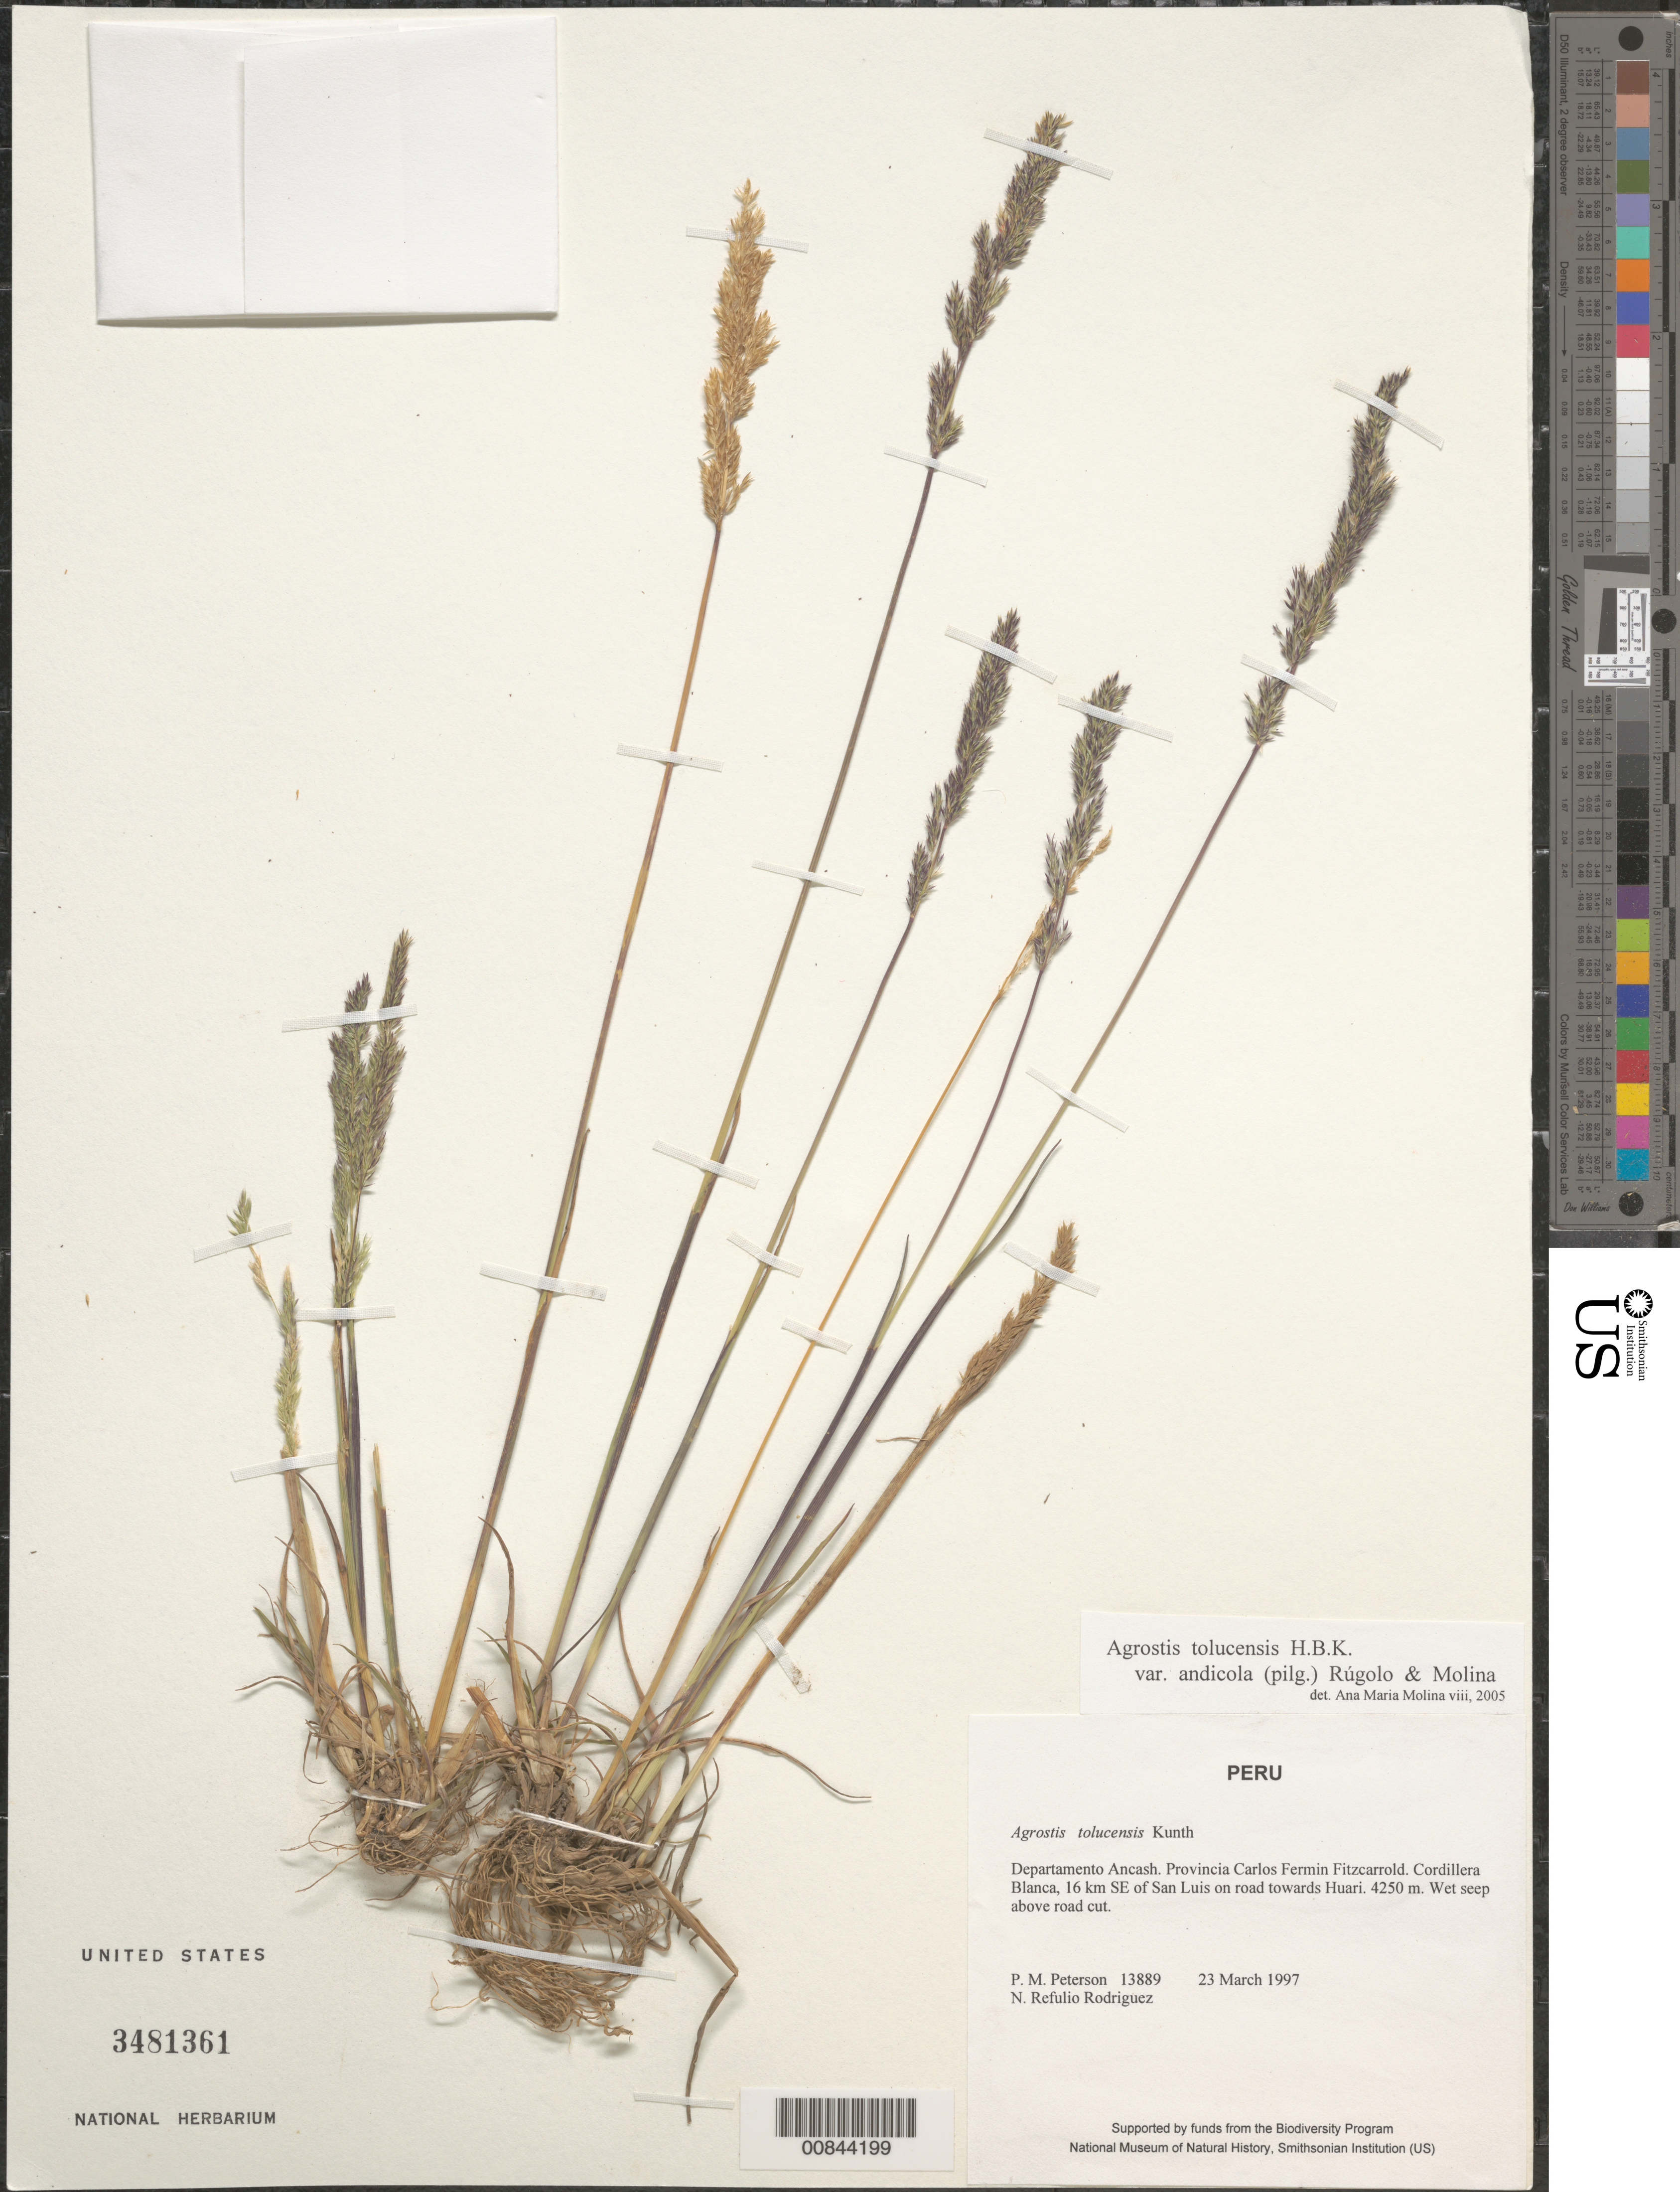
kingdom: Plantae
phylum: Tracheophyta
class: Liliopsida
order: Poales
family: Poaceae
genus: Agrostis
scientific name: Agrostis tolucensis var. andicola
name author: (Pilg.) Rúgolo & A.M. Molina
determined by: Molina, Ana M. de R.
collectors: P. M. Peterson & N. Refulio-Rodríguez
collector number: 13889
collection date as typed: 23 Mar 1997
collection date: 1997-03-23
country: Peru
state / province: Ancash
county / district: Carlos Fermin Fitzcarrald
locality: Cordillera Blanca, 16 km SE of San Luis on road towards Huari.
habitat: Wet seep above road cut.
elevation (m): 4250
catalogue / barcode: US 3481361